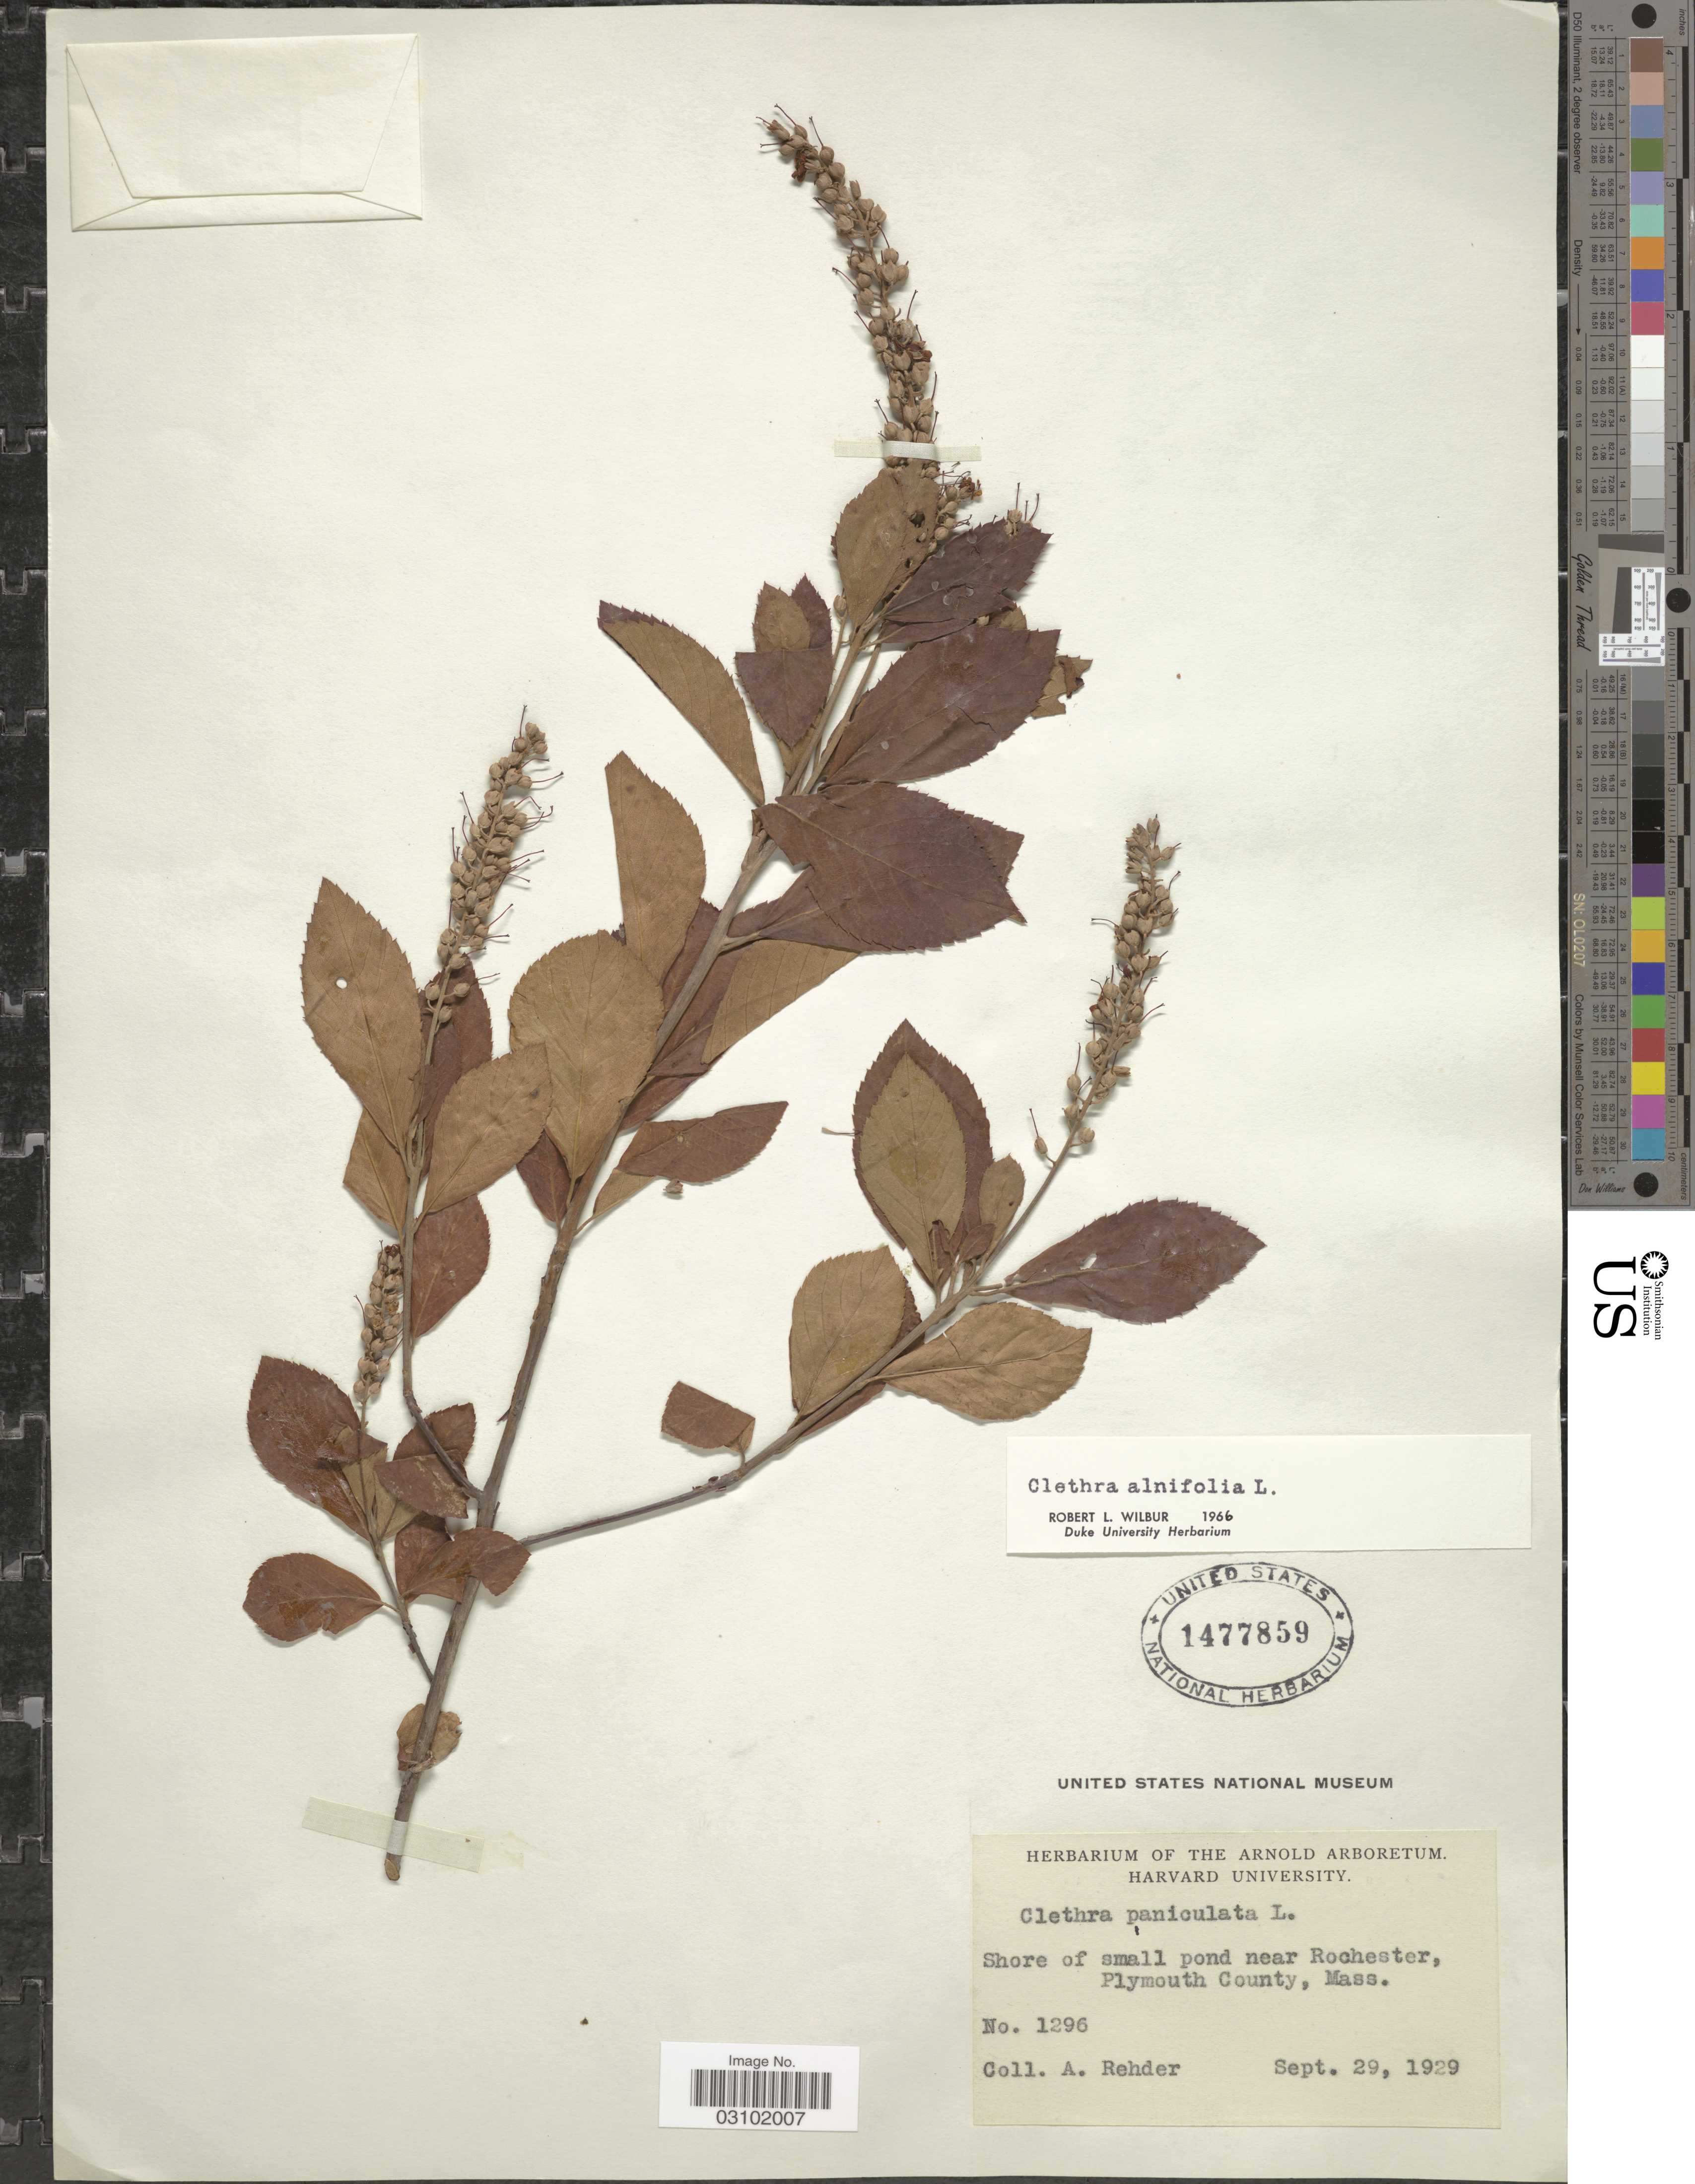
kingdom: Plantae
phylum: Tracheophyta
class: Magnoliopsida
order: Ericales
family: Clethraceae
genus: Clethra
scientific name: Clethra alnifolia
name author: L.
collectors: A. Rehder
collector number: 1296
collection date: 1929-09-29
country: United States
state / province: Massachusetts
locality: Shore of small pond near Rochester, Plymouth County.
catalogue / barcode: US 1477859